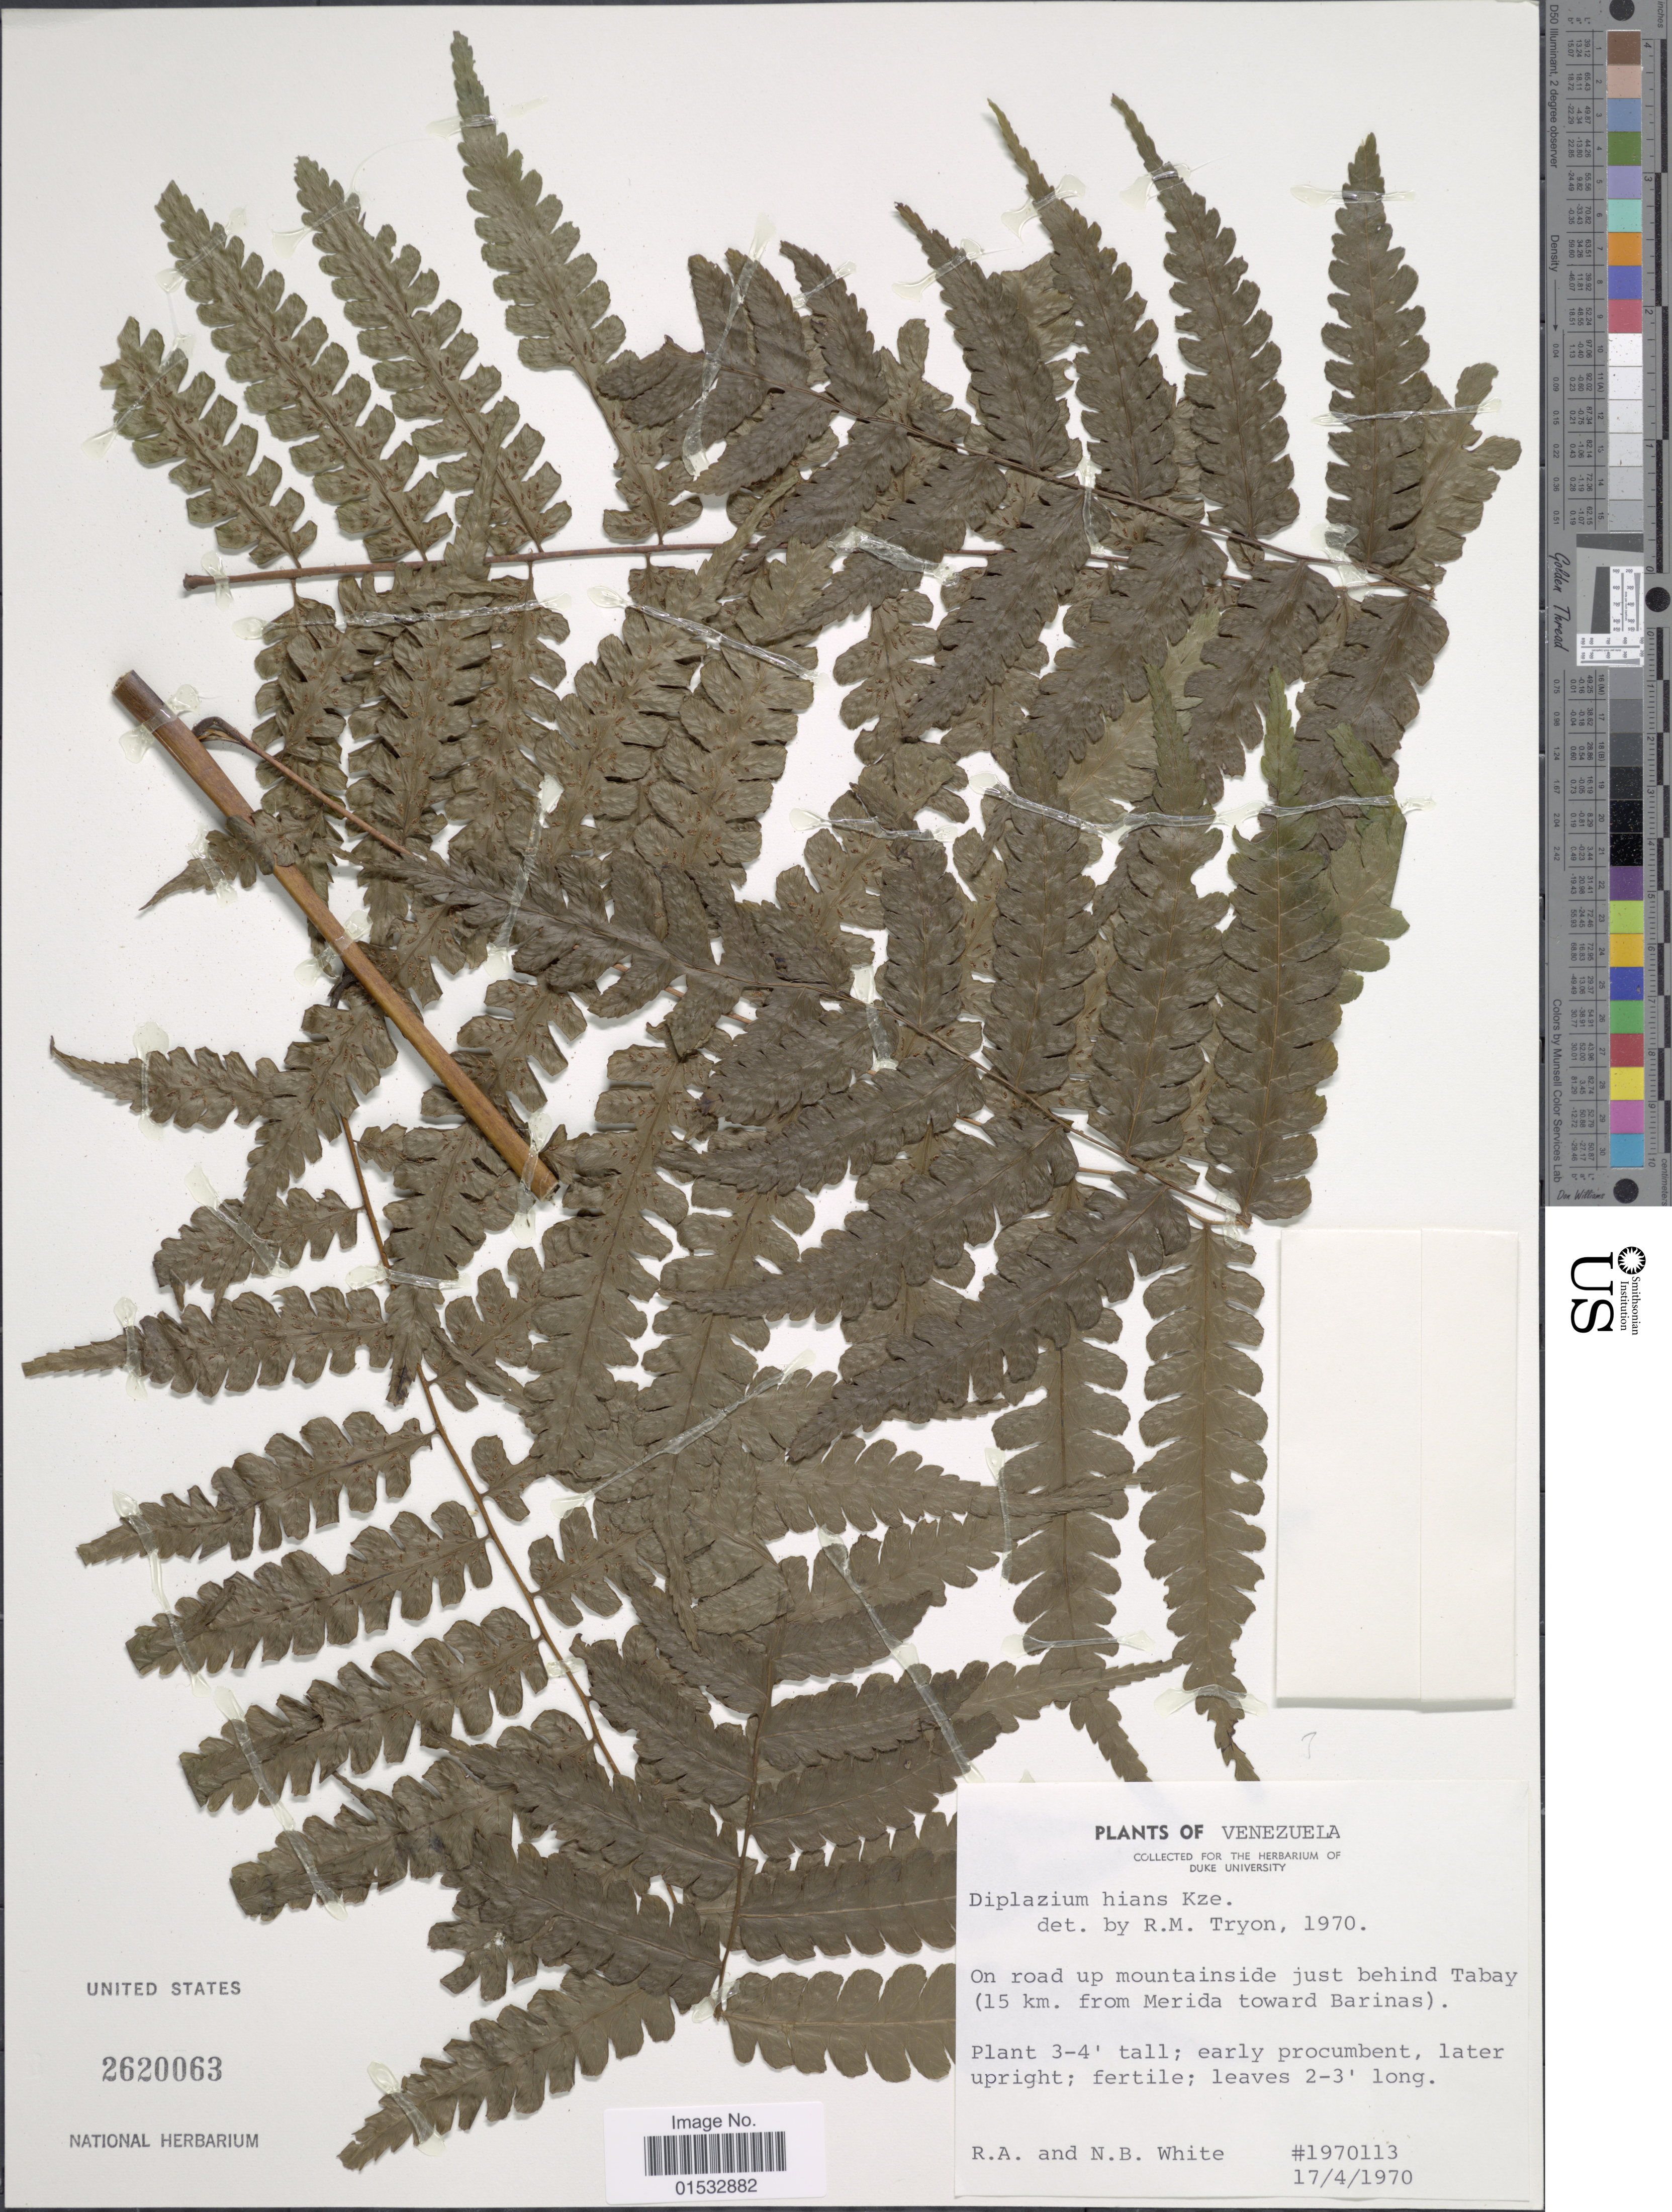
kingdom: Plantae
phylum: Tracheophyta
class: Polypodiopsida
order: Polypodiales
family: Athyriaceae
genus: Diplazium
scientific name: Diplazium hians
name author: Kunze ex Klotzsch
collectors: R. A. White & N. White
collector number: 1970113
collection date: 1970-04-17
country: Venezuela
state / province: Mérida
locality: Venezuela, on road up mountainside just behind Tabay (15 km. from Merida toward Barinas)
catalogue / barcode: US 2620063